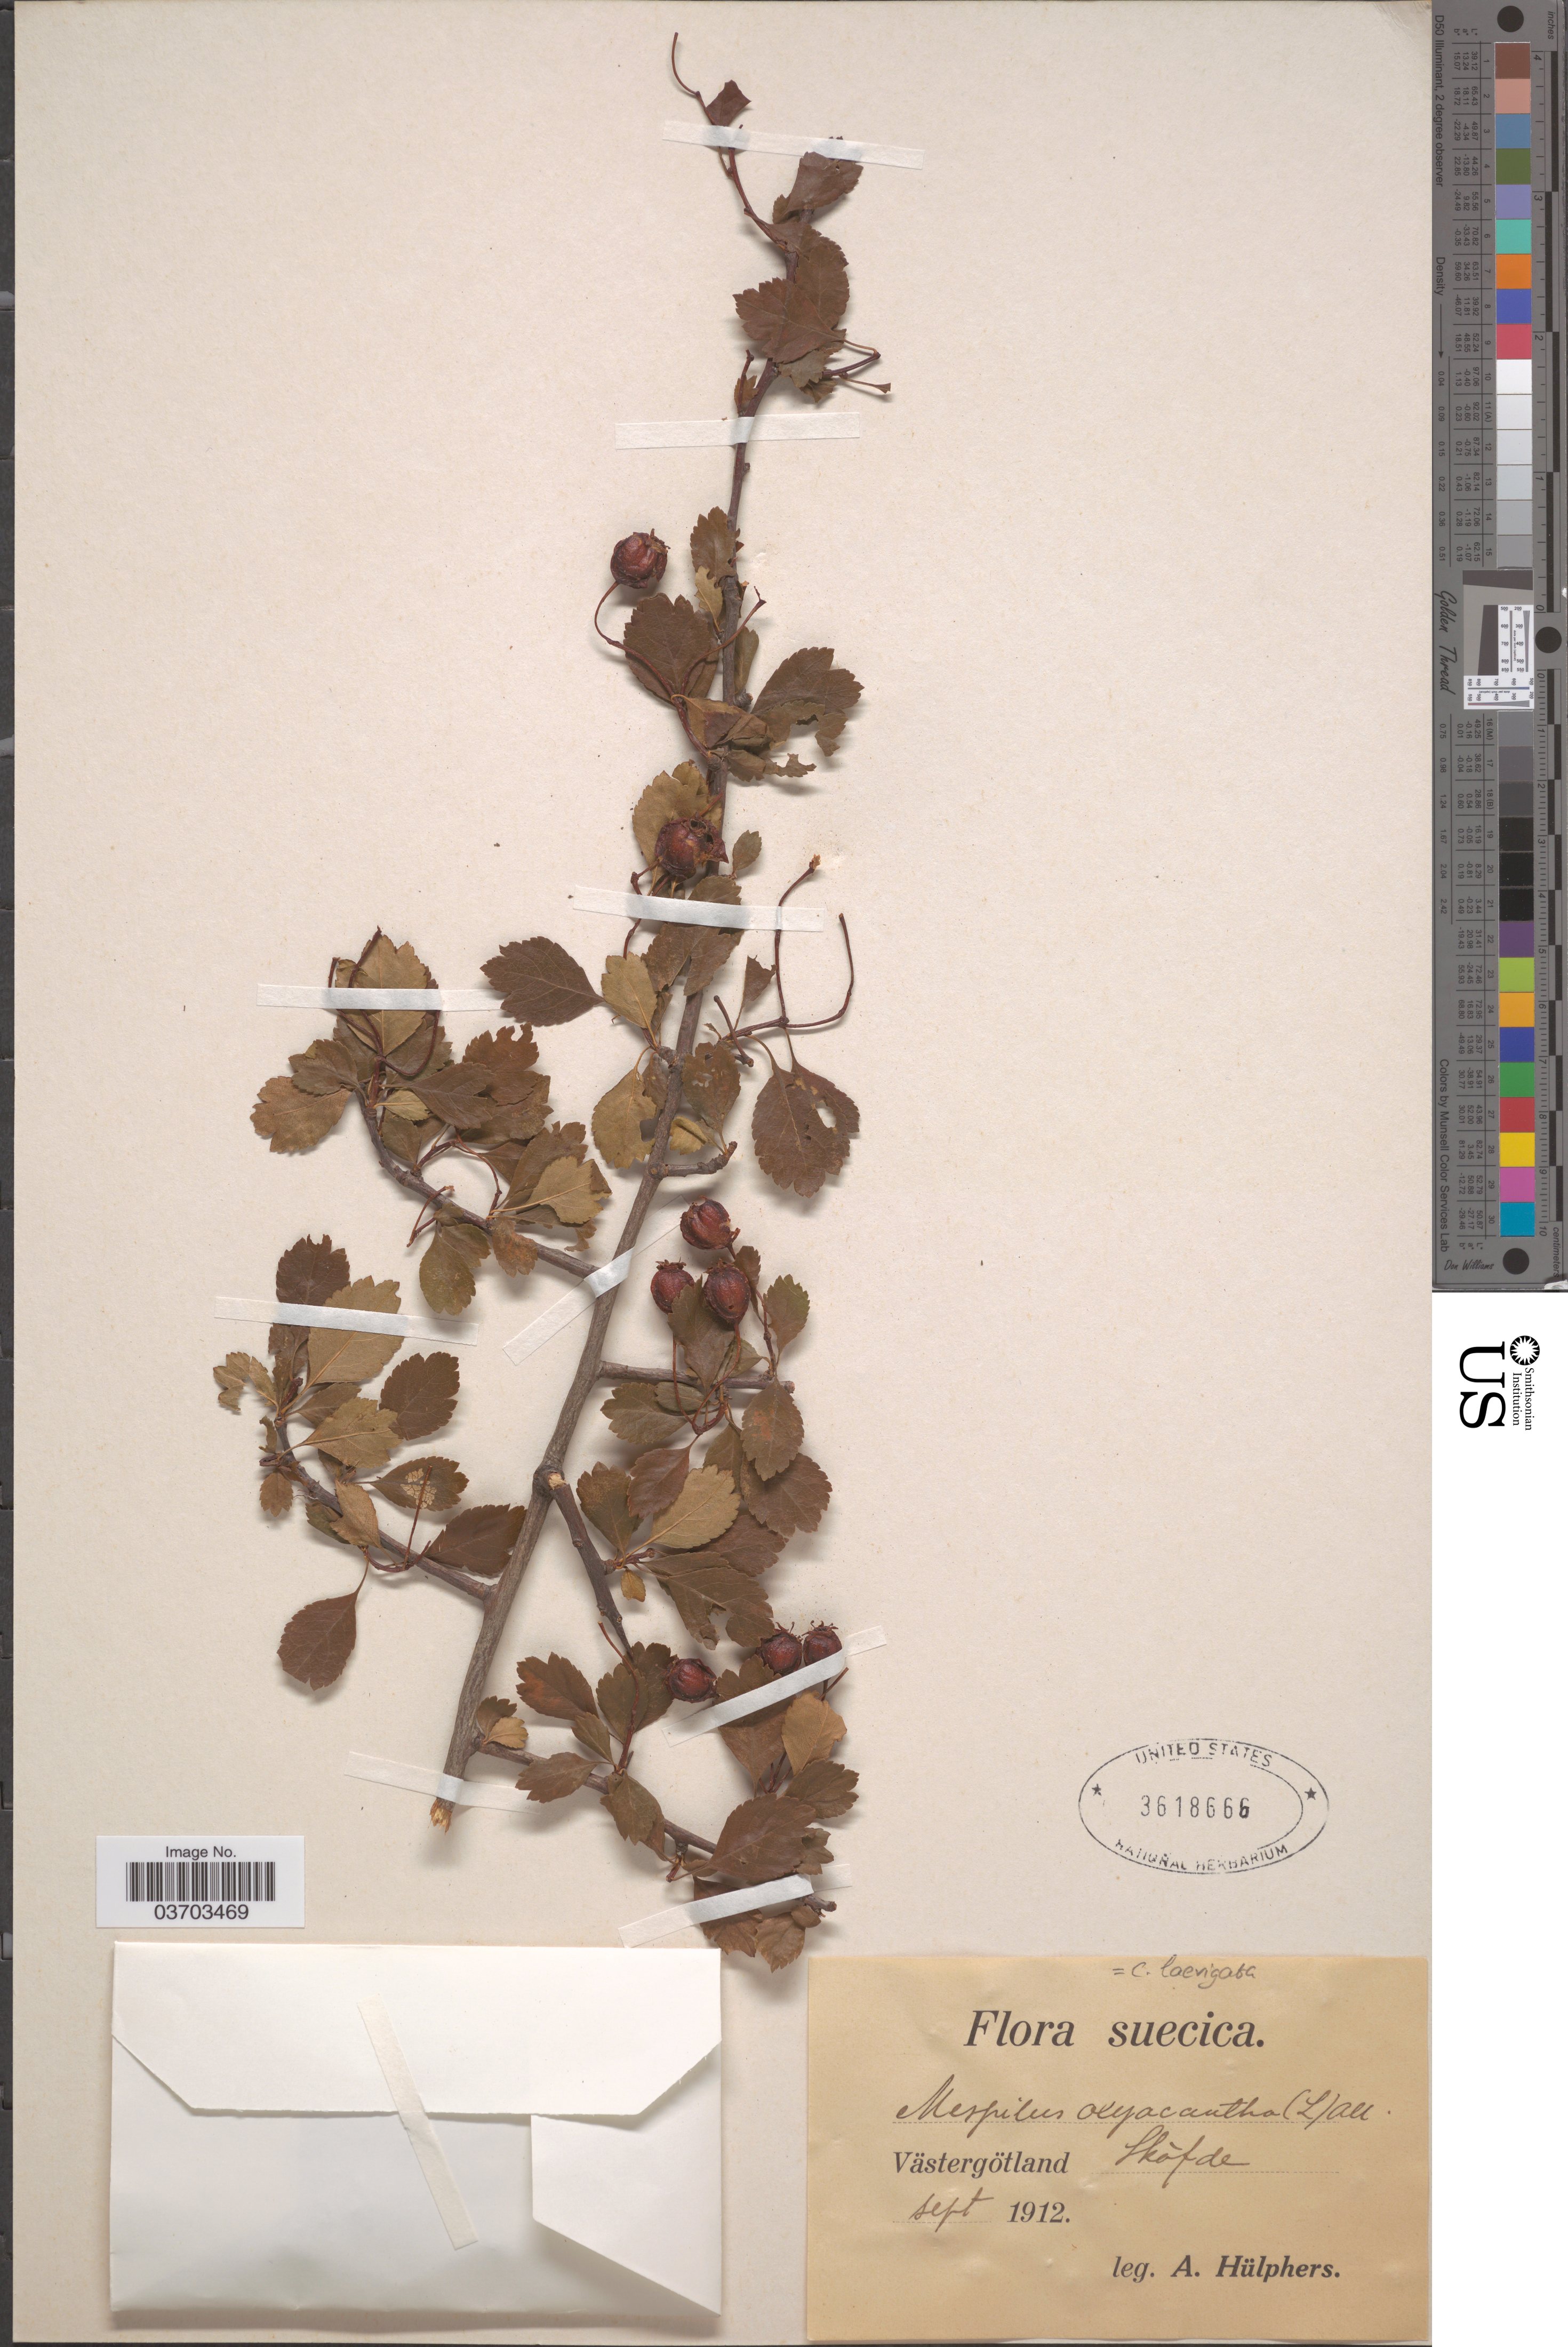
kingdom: Plantae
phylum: Tracheophyta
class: Magnoliopsida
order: Rosales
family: Rosaceae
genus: Crataegus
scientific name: Crataegus rhipidophylla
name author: Gand.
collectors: A. Hülphers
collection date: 1912-09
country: Sweden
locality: Suecica. Västergötland Skófde.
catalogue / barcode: US 3618666